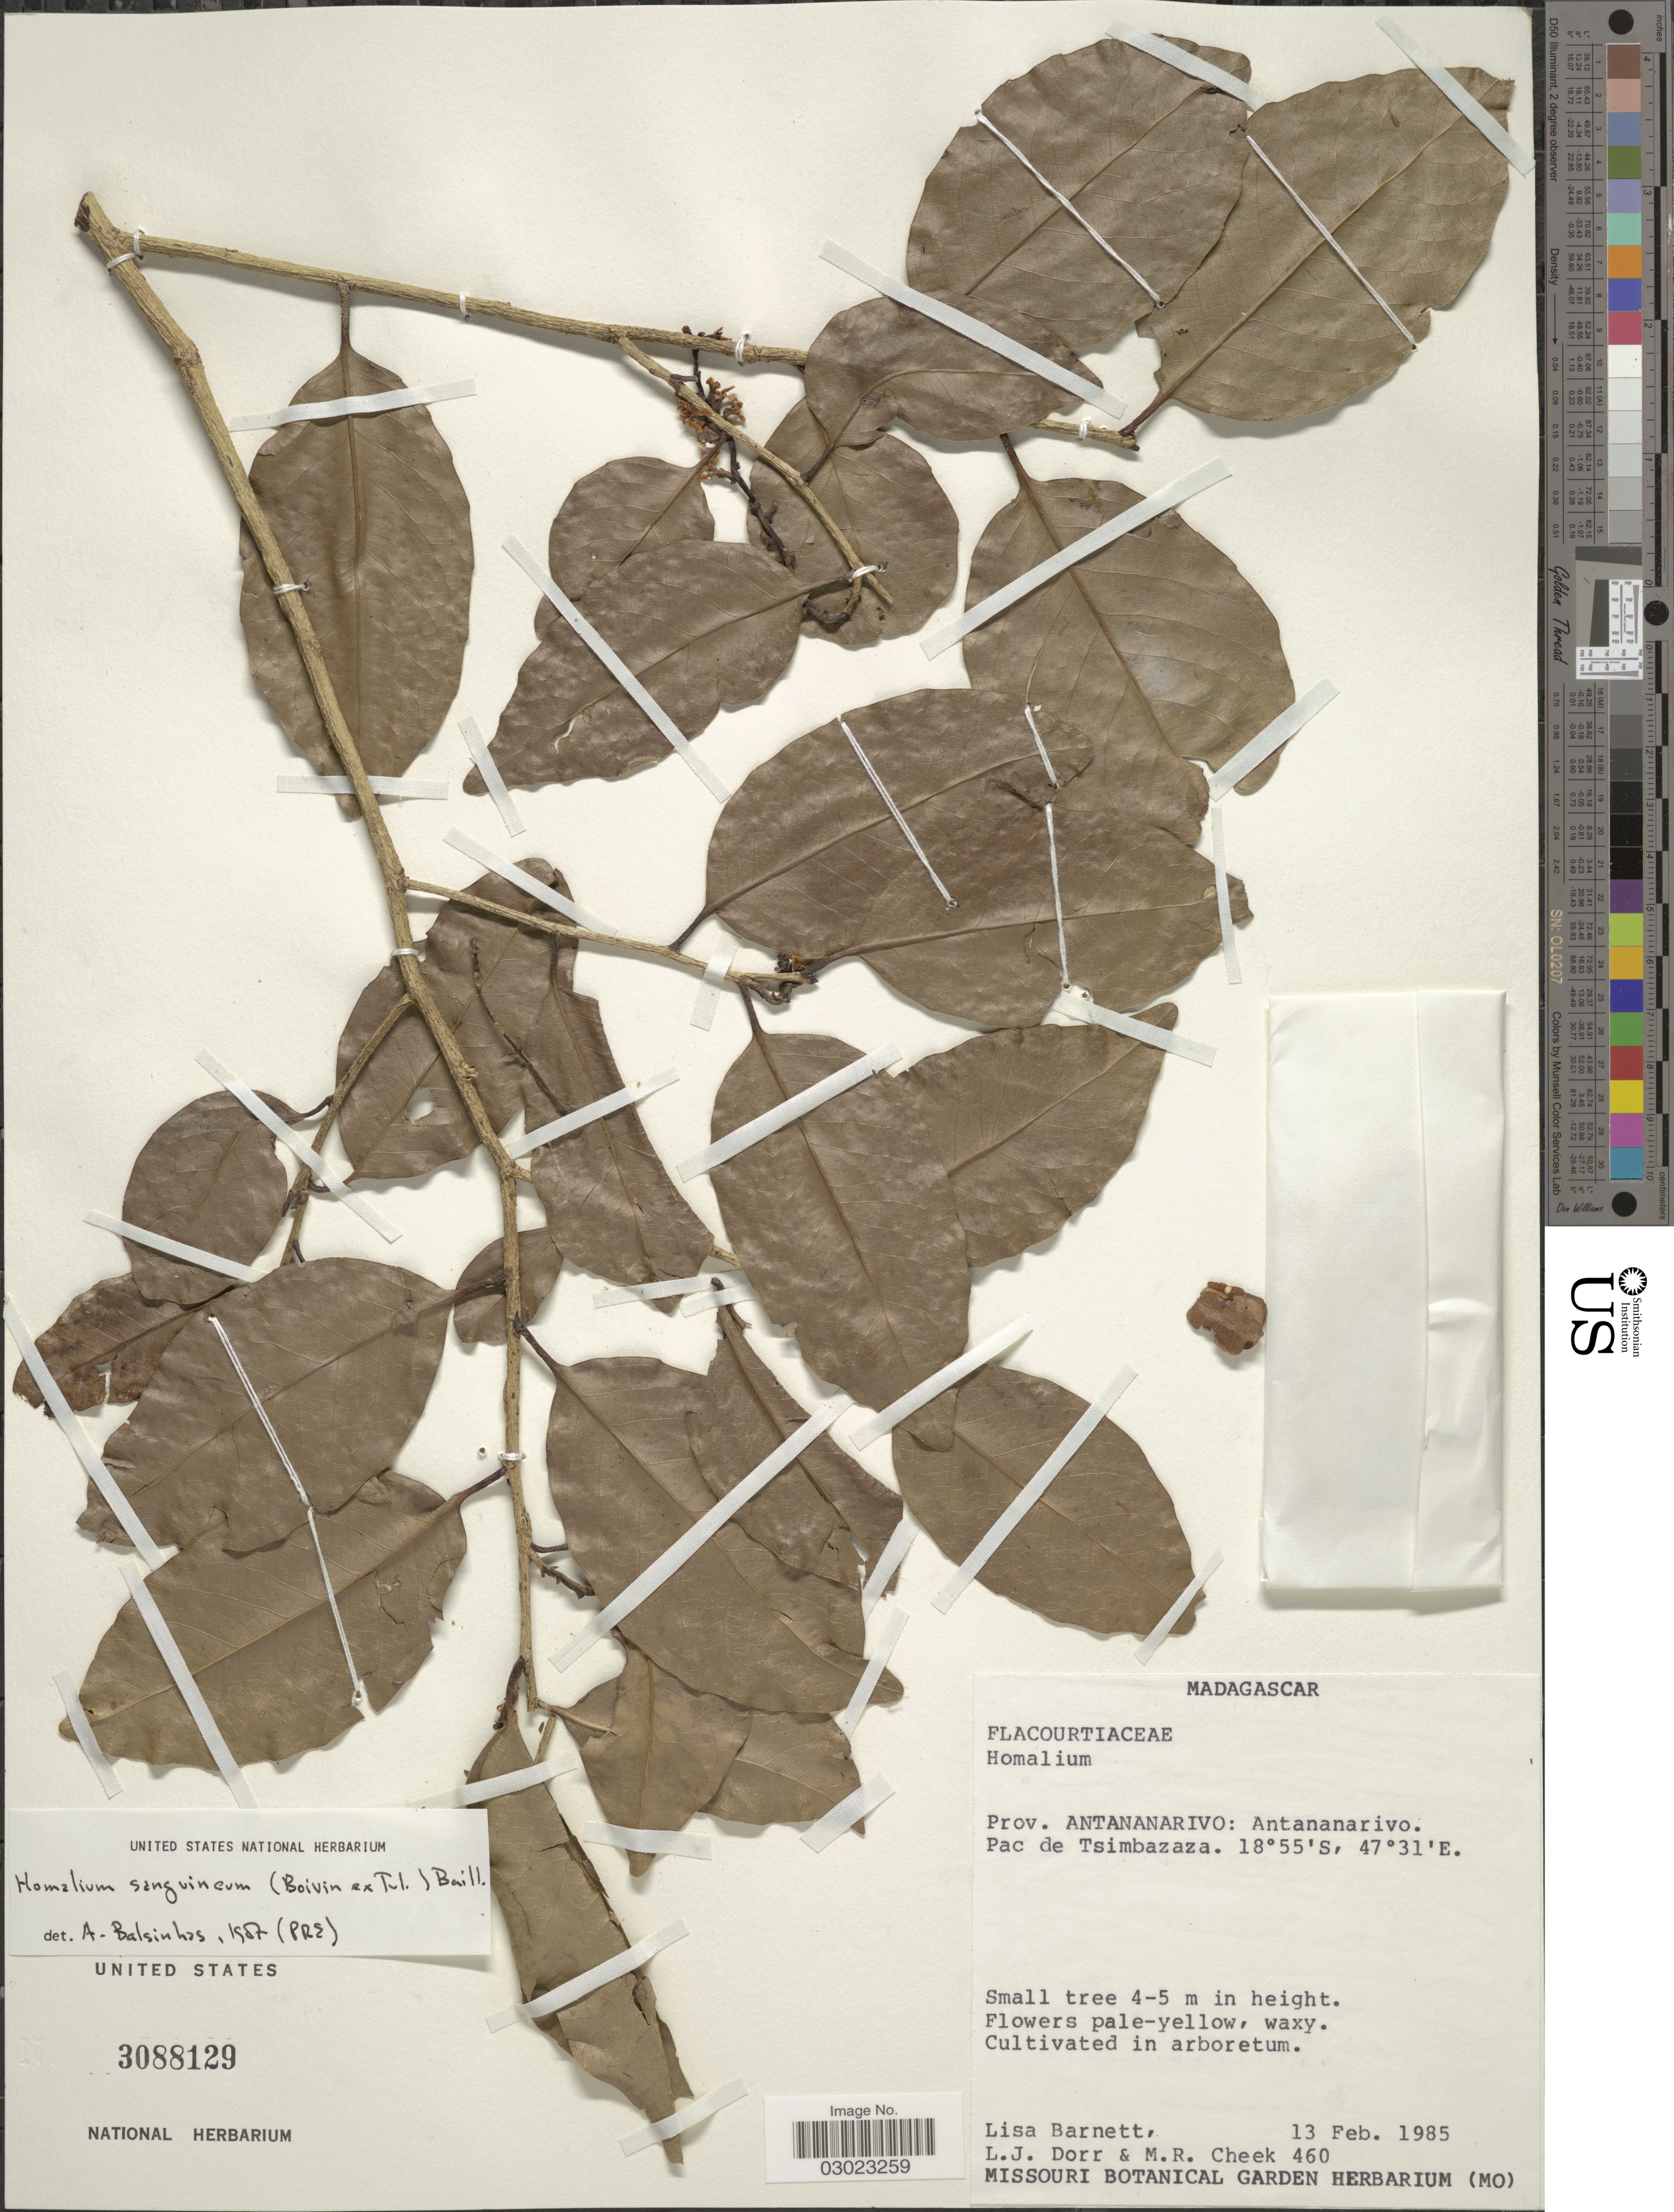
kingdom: Plantae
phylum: Tracheophyta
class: Magnoliopsida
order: Malpighiales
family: Salicaceae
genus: Homalium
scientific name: Homalium sanguineum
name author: ( & Tul.) Baill.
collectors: L. C. Barnett, L. J. Dorr & M. Cheek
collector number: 460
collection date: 1985-02-13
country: Madagascar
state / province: Analamanga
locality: Antananarivo. Pac de Tsimbazaza. In arboretum.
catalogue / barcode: US 3088129